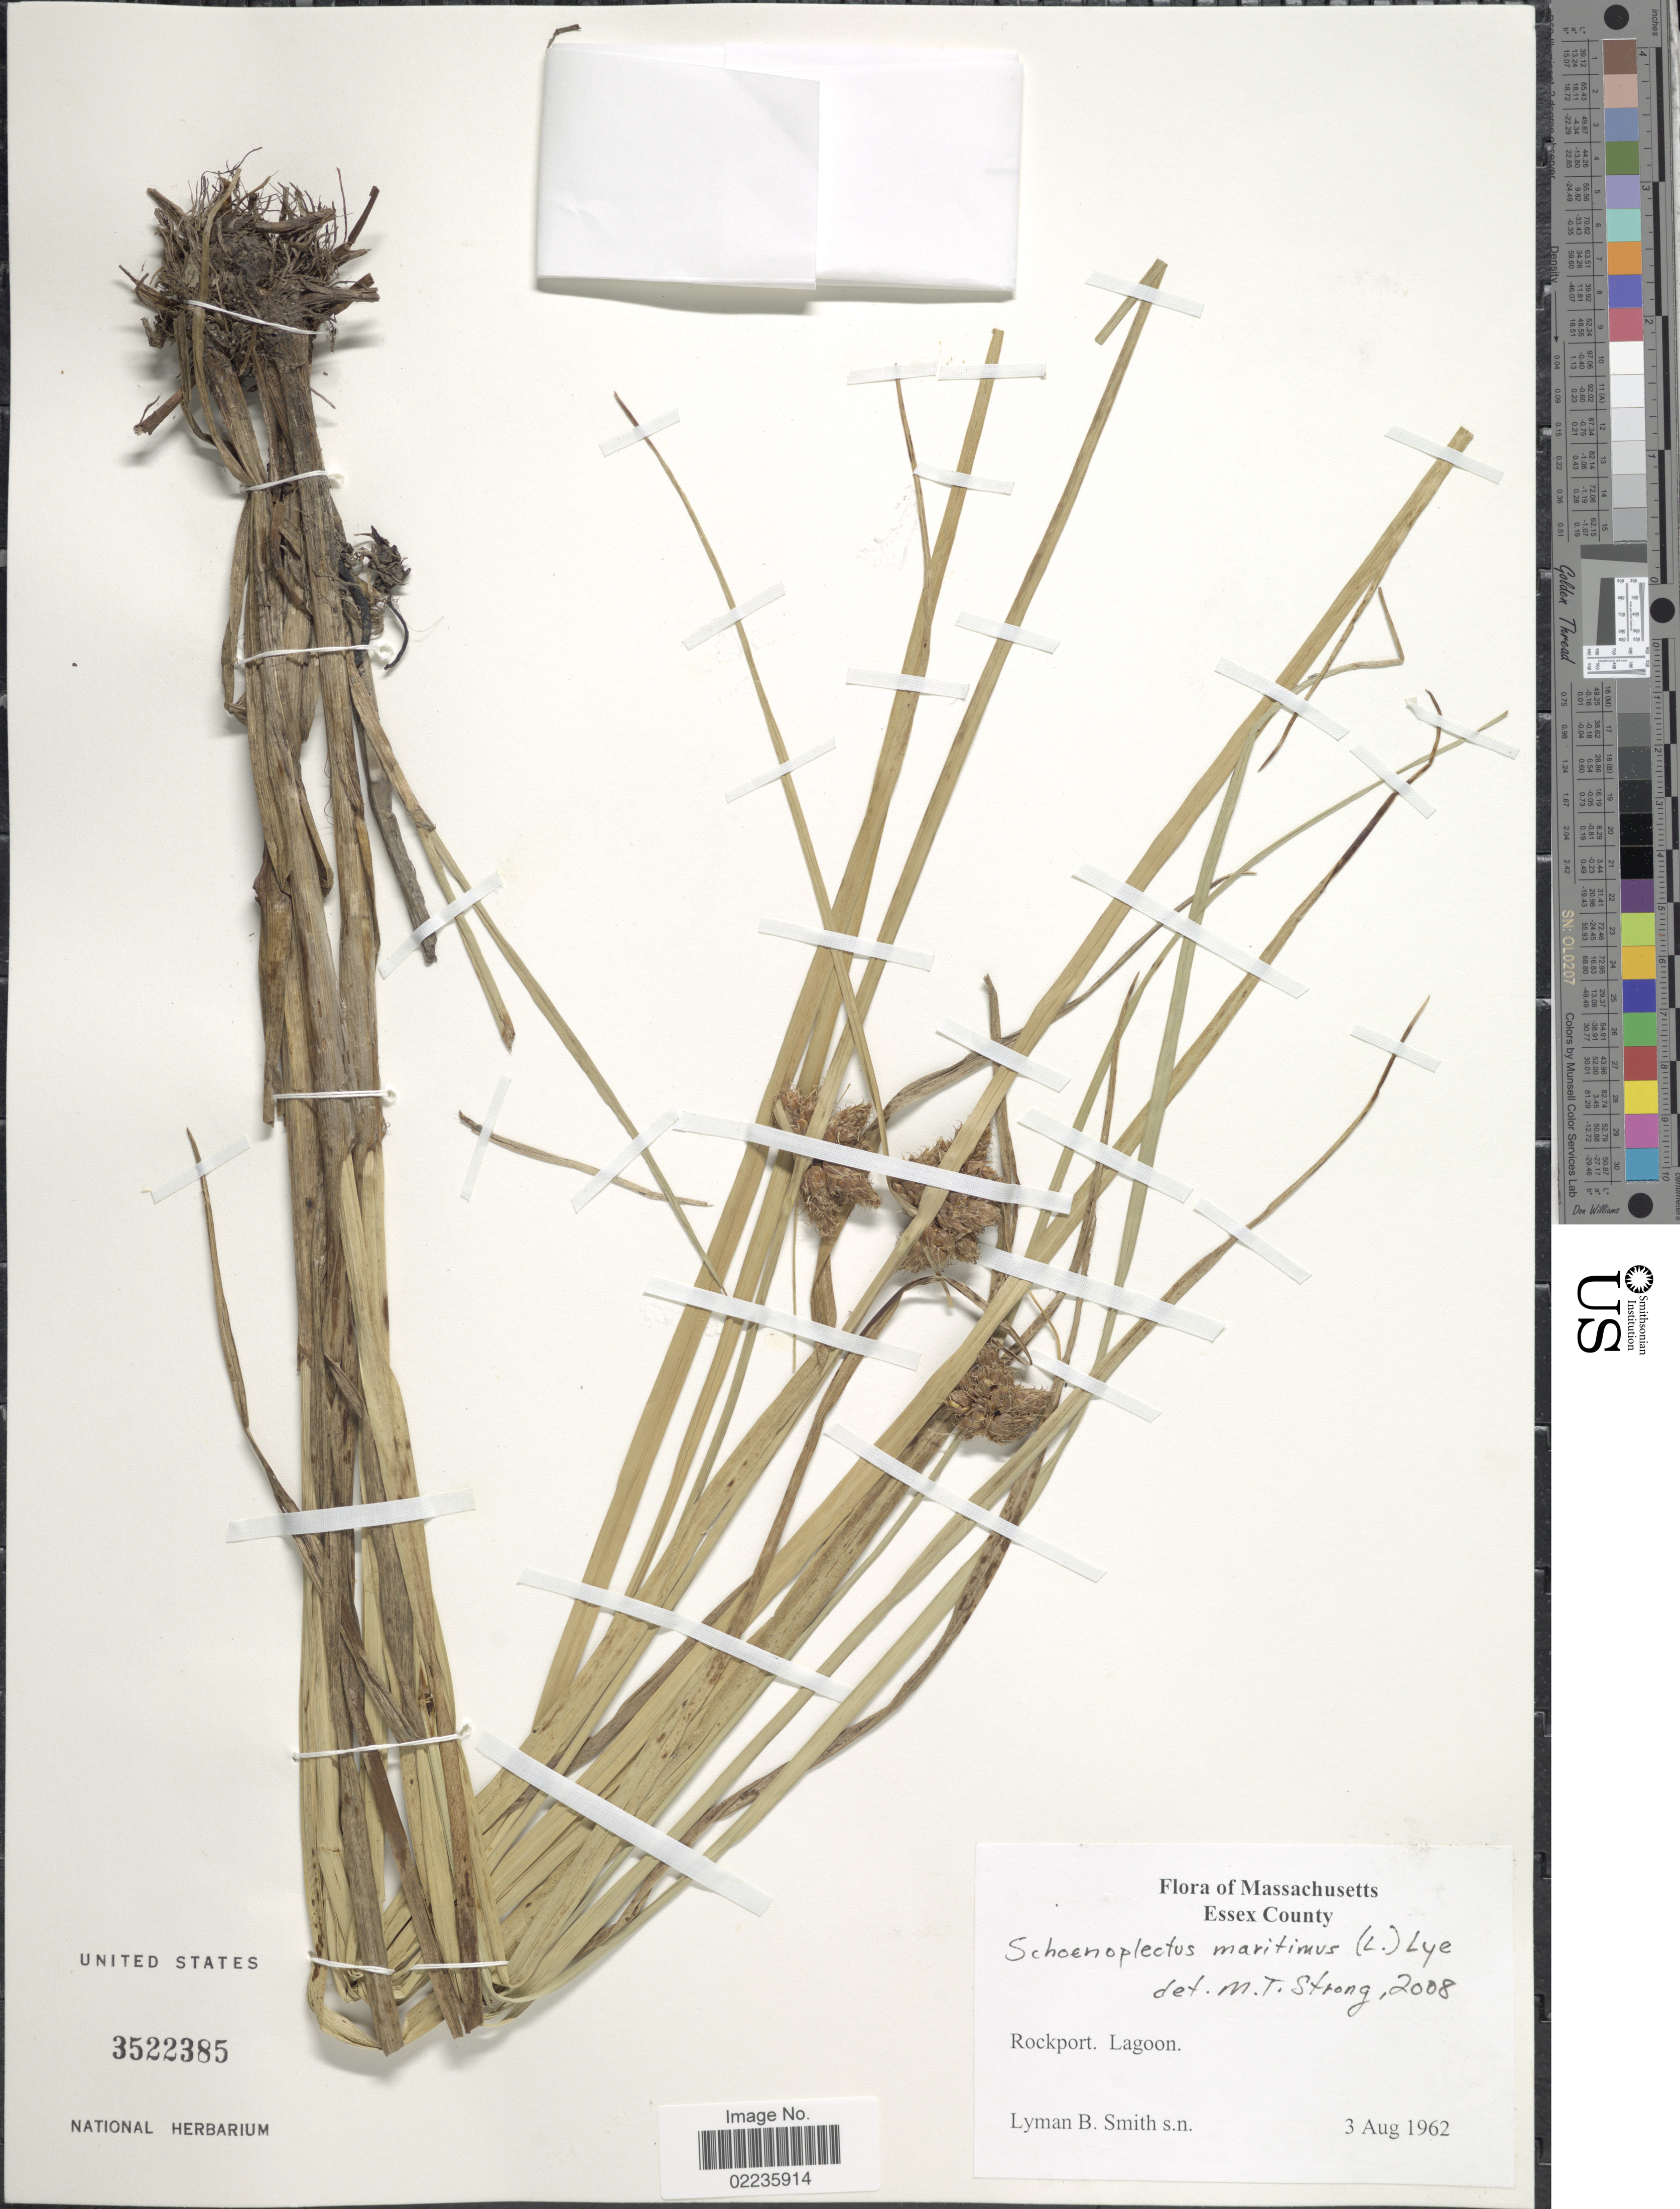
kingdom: Plantae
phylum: Tracheophyta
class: Liliopsida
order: Poales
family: Cyperaceae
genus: Bolboschoenus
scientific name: Bolboschoenus maritimus subsp. paludosus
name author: (A. Nelson) T. Koyama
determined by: Strong, M. T., (US), Smithsonian Institution - National Museum of Natural History (UNITED STATES)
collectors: L. Smith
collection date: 1962-08-03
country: United States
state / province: Massachusetts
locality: Essex County. Rockport. Lagoon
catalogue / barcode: US 3522385